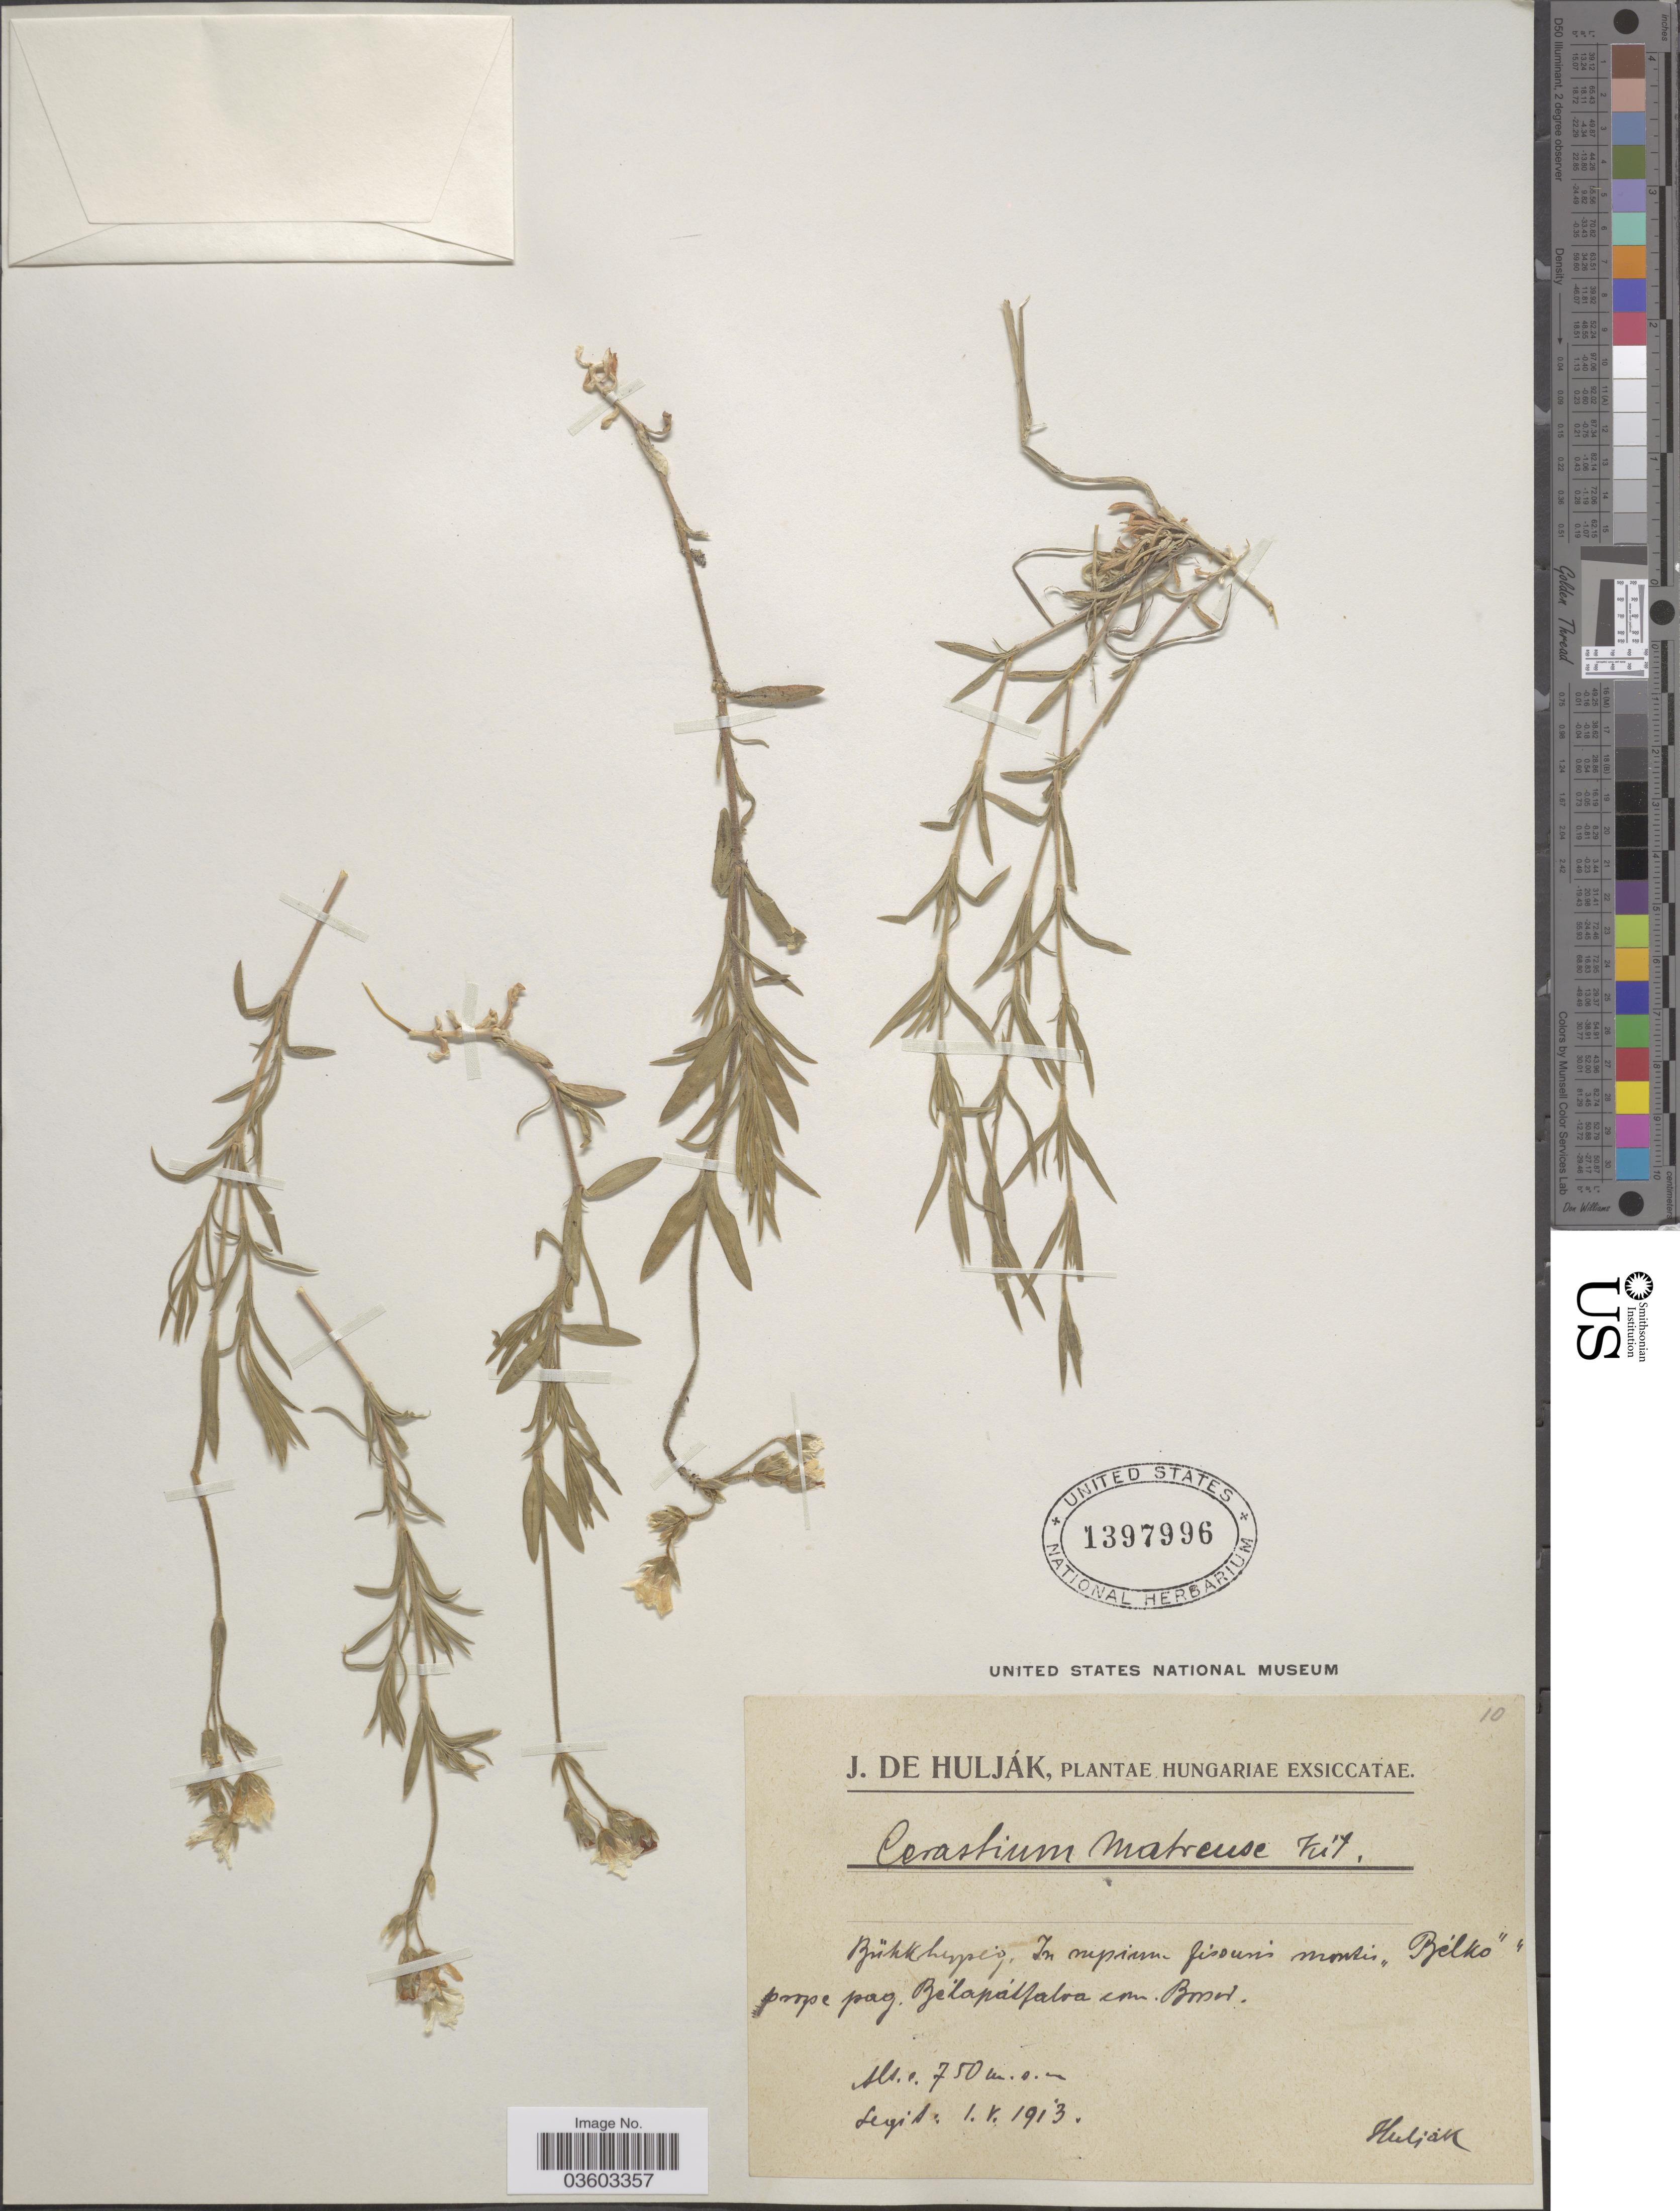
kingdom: Plantae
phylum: Tracheophyta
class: Magnoliopsida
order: Caryophyllales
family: Caryophyllaceae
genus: Cerastium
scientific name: Cerastium matrense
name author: Kit. ex Spreng.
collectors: J. Huljak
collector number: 10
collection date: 1913-05-01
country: Hungary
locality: Hungariae. Bükkhopco [interpreted]. In rupium fissum [interpreted] montis "Bjelko" prope pag. Belapalfatra [interpreted] cm [interpreted]. Bonsol [interpreted].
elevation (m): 750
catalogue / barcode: US 1397996